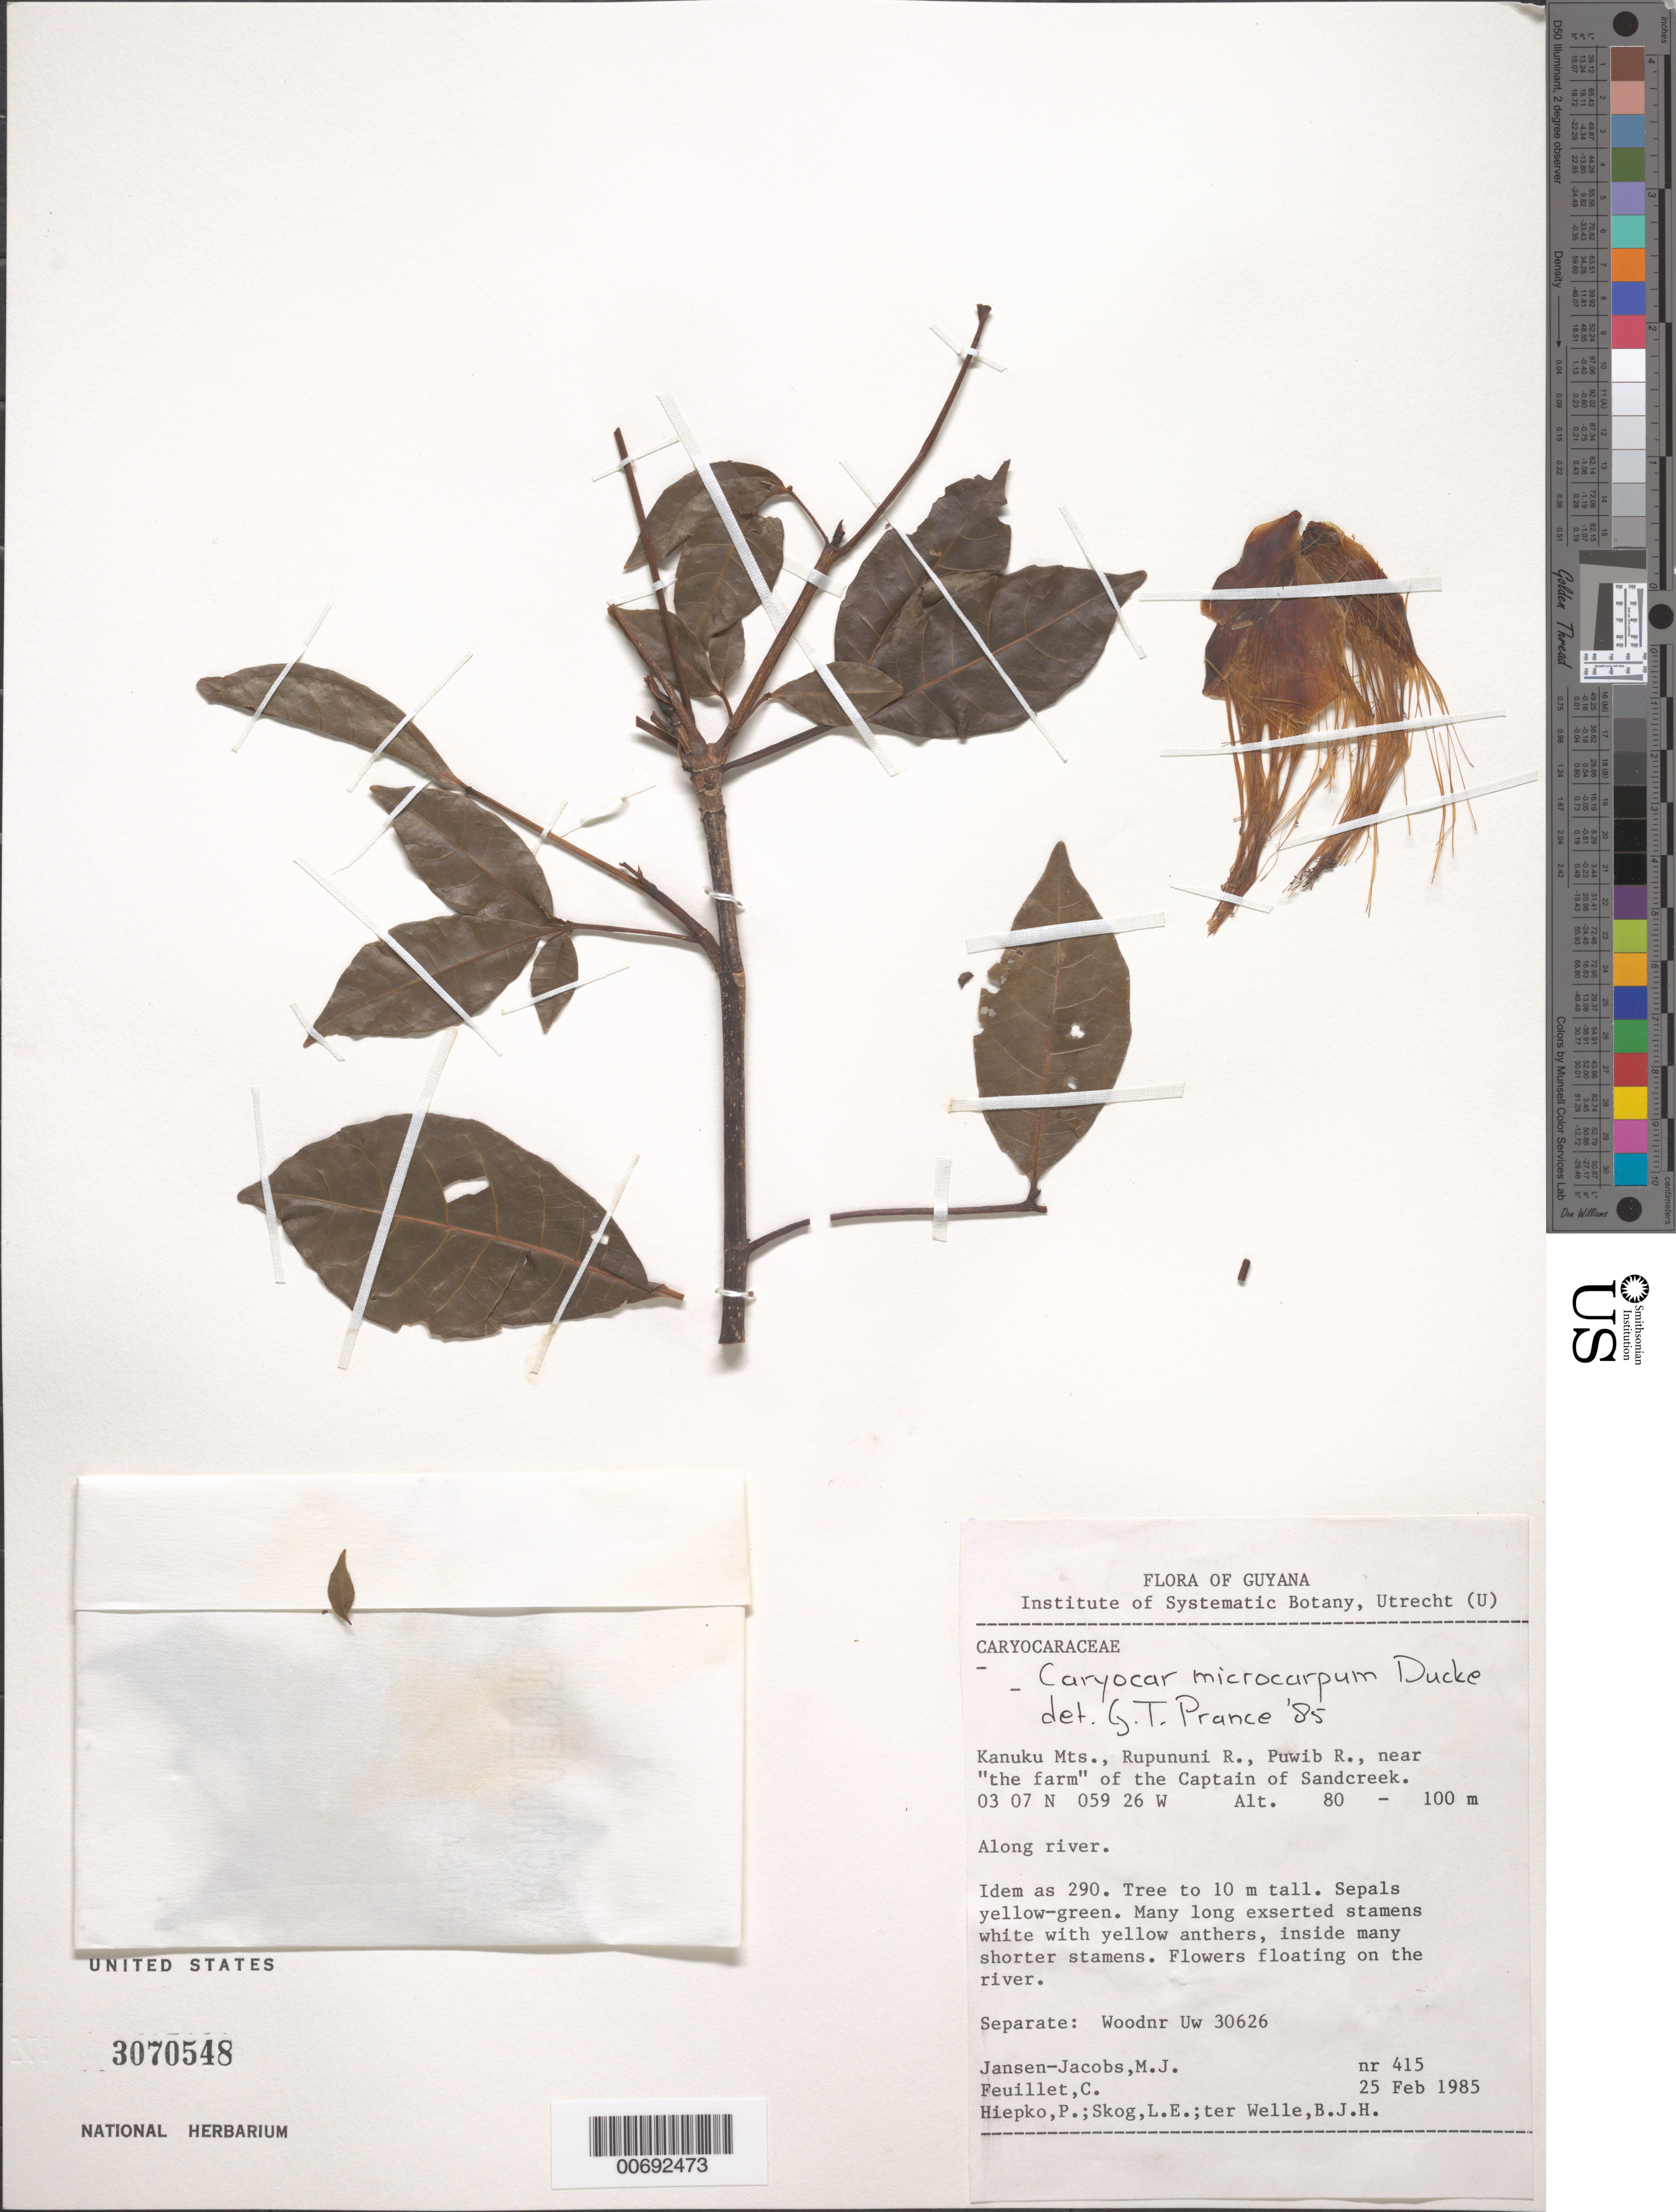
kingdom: Plantae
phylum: Tracheophyta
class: Magnoliopsida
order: Malpighiales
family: Caryocaraceae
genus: Caryocar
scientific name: Caryocar microcarpum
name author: Ducke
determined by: Prance, G. T.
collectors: M. J. Jansen-Jacobs, C. Feuillet, P. H. Hiepko, L. E. Skog & B. Welle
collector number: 415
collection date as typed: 25-Feb-85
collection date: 1985-02-25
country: Guyana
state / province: U. Takutu-U. Essequibo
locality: Kanuku Mts., Rupununi R., Puwib R. near "the farm" of the Captain of Sandcreek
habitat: Along river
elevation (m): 80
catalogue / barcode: US 3070548